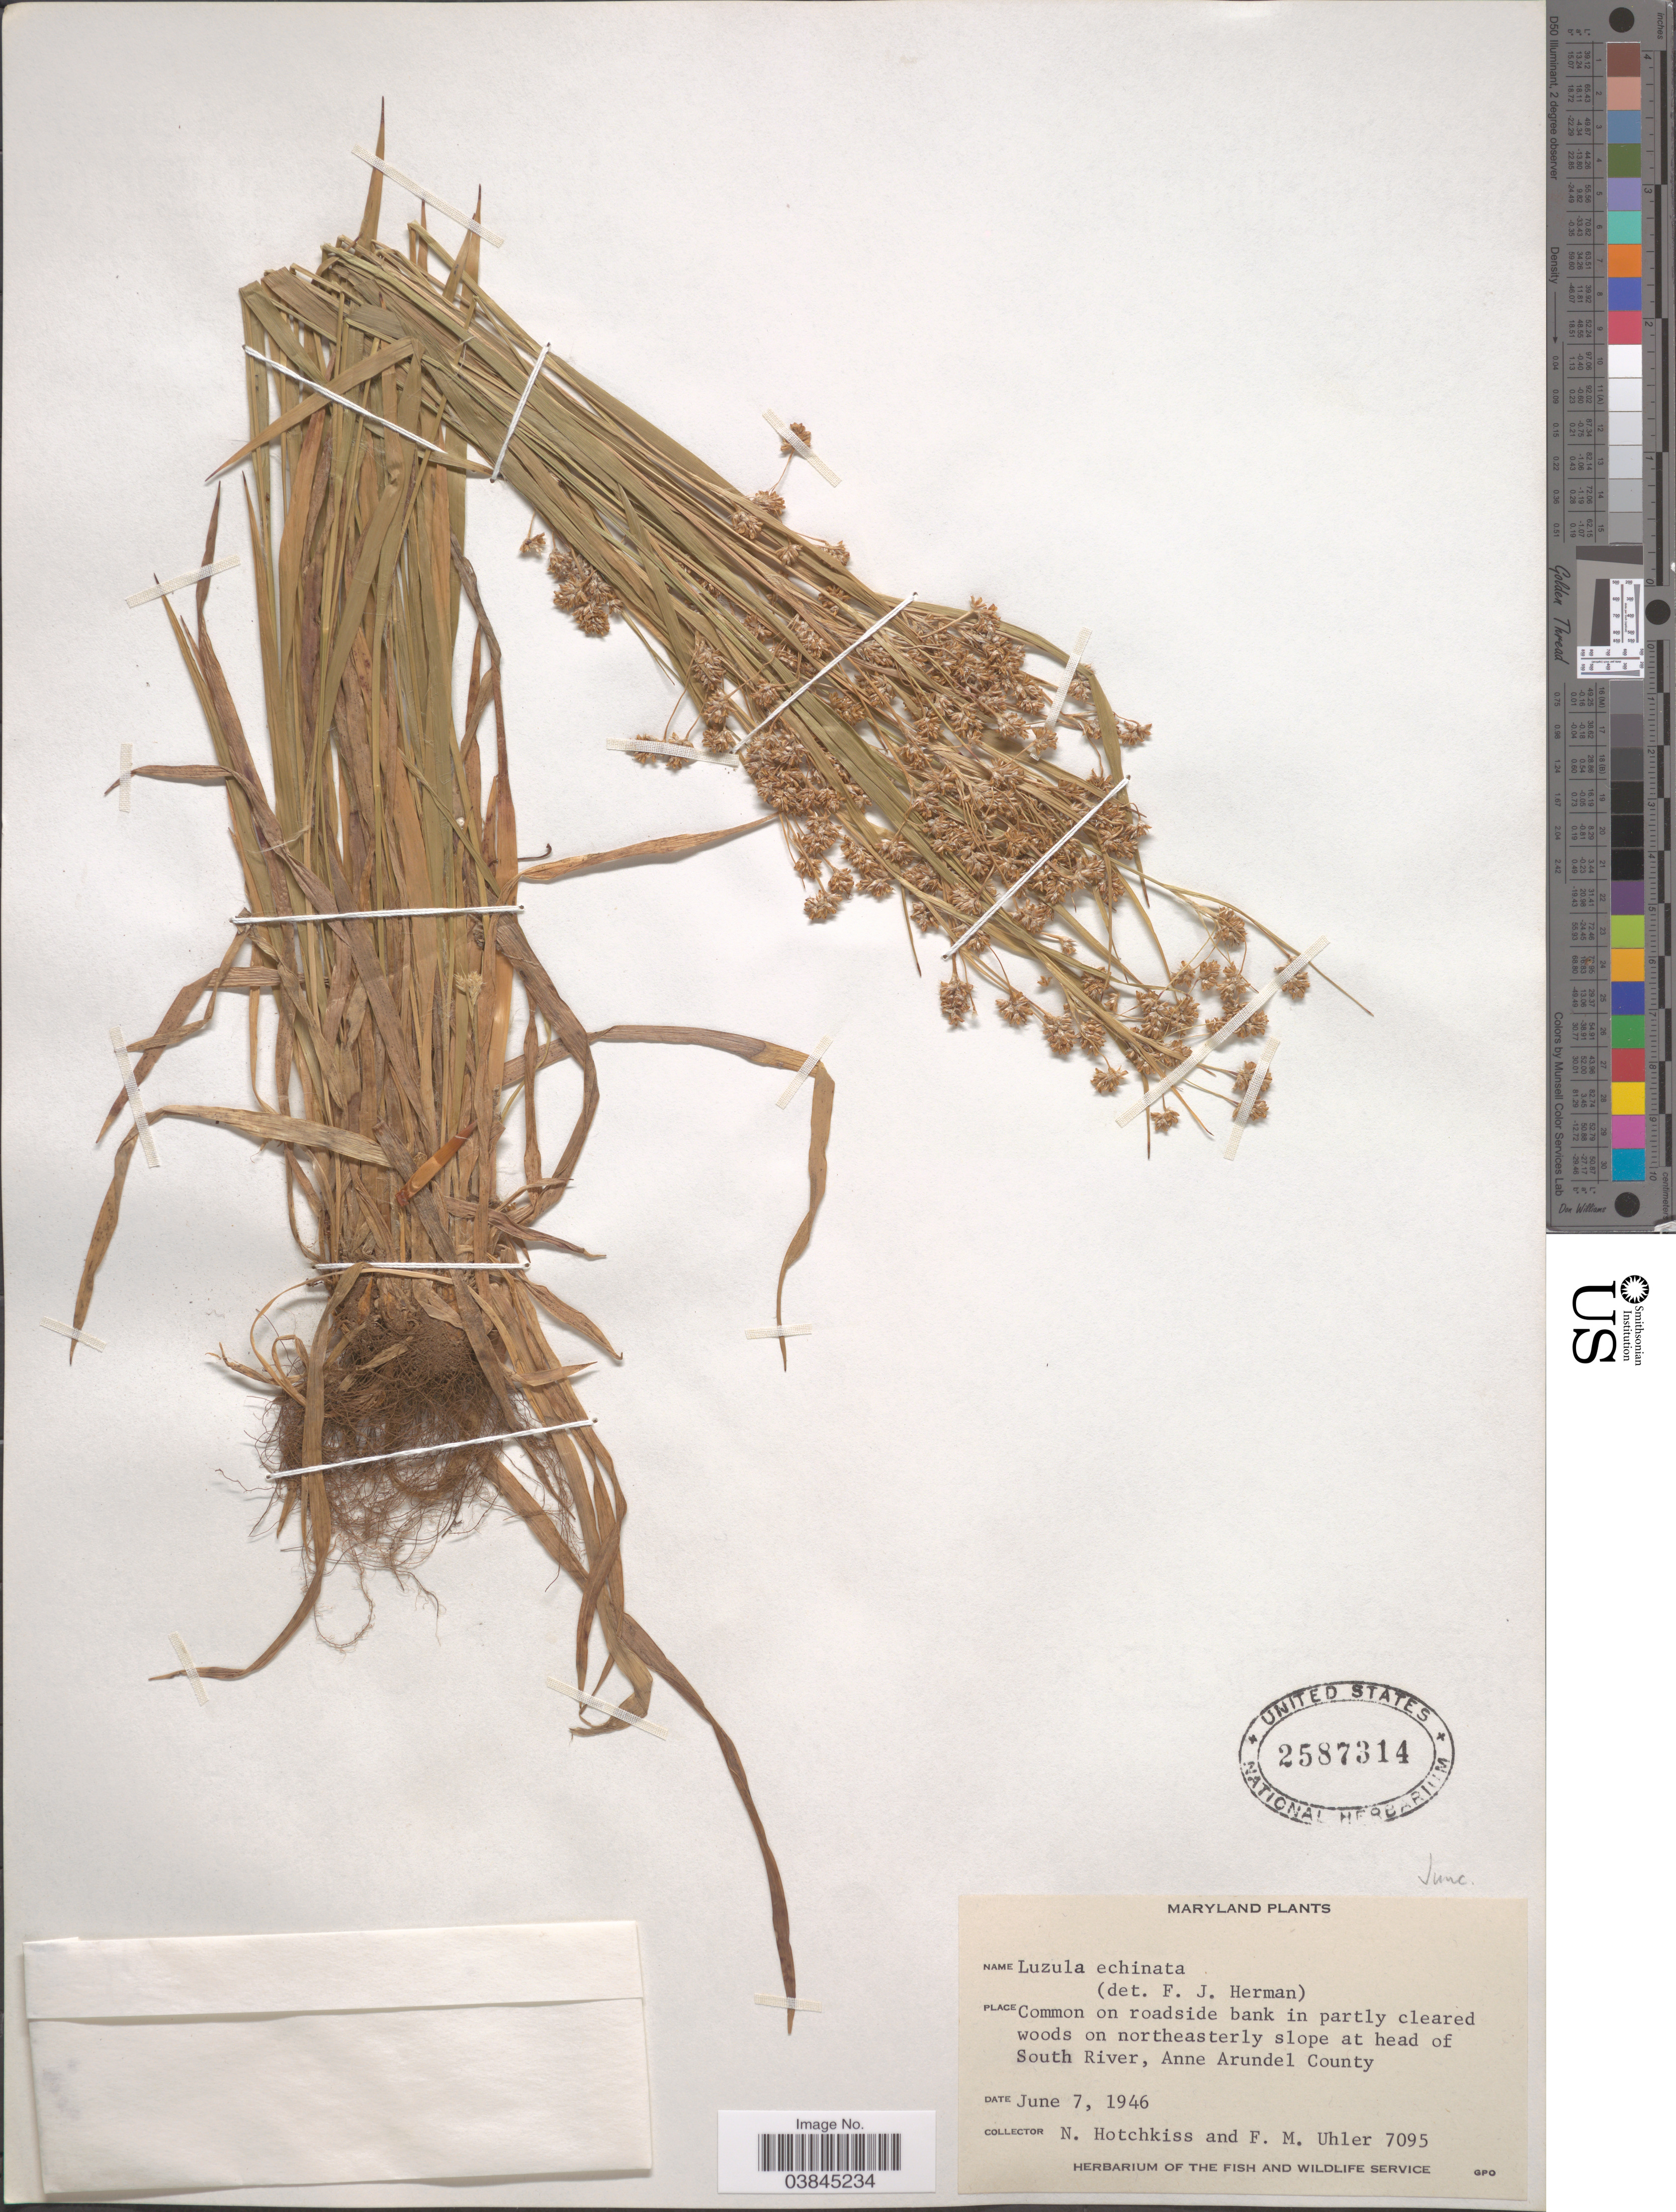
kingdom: Plantae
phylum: Tracheophyta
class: Liliopsida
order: Poales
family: Juncaceae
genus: Luzula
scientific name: Luzula campestris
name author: (L.) DC.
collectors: N. Hotchkiss & F. M. Uhler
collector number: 7095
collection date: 1946-06-07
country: United States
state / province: Maryland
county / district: Anne Arundel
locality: On northeasterly slope at head of South River, Anne Arundel County.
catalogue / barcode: US 2587314